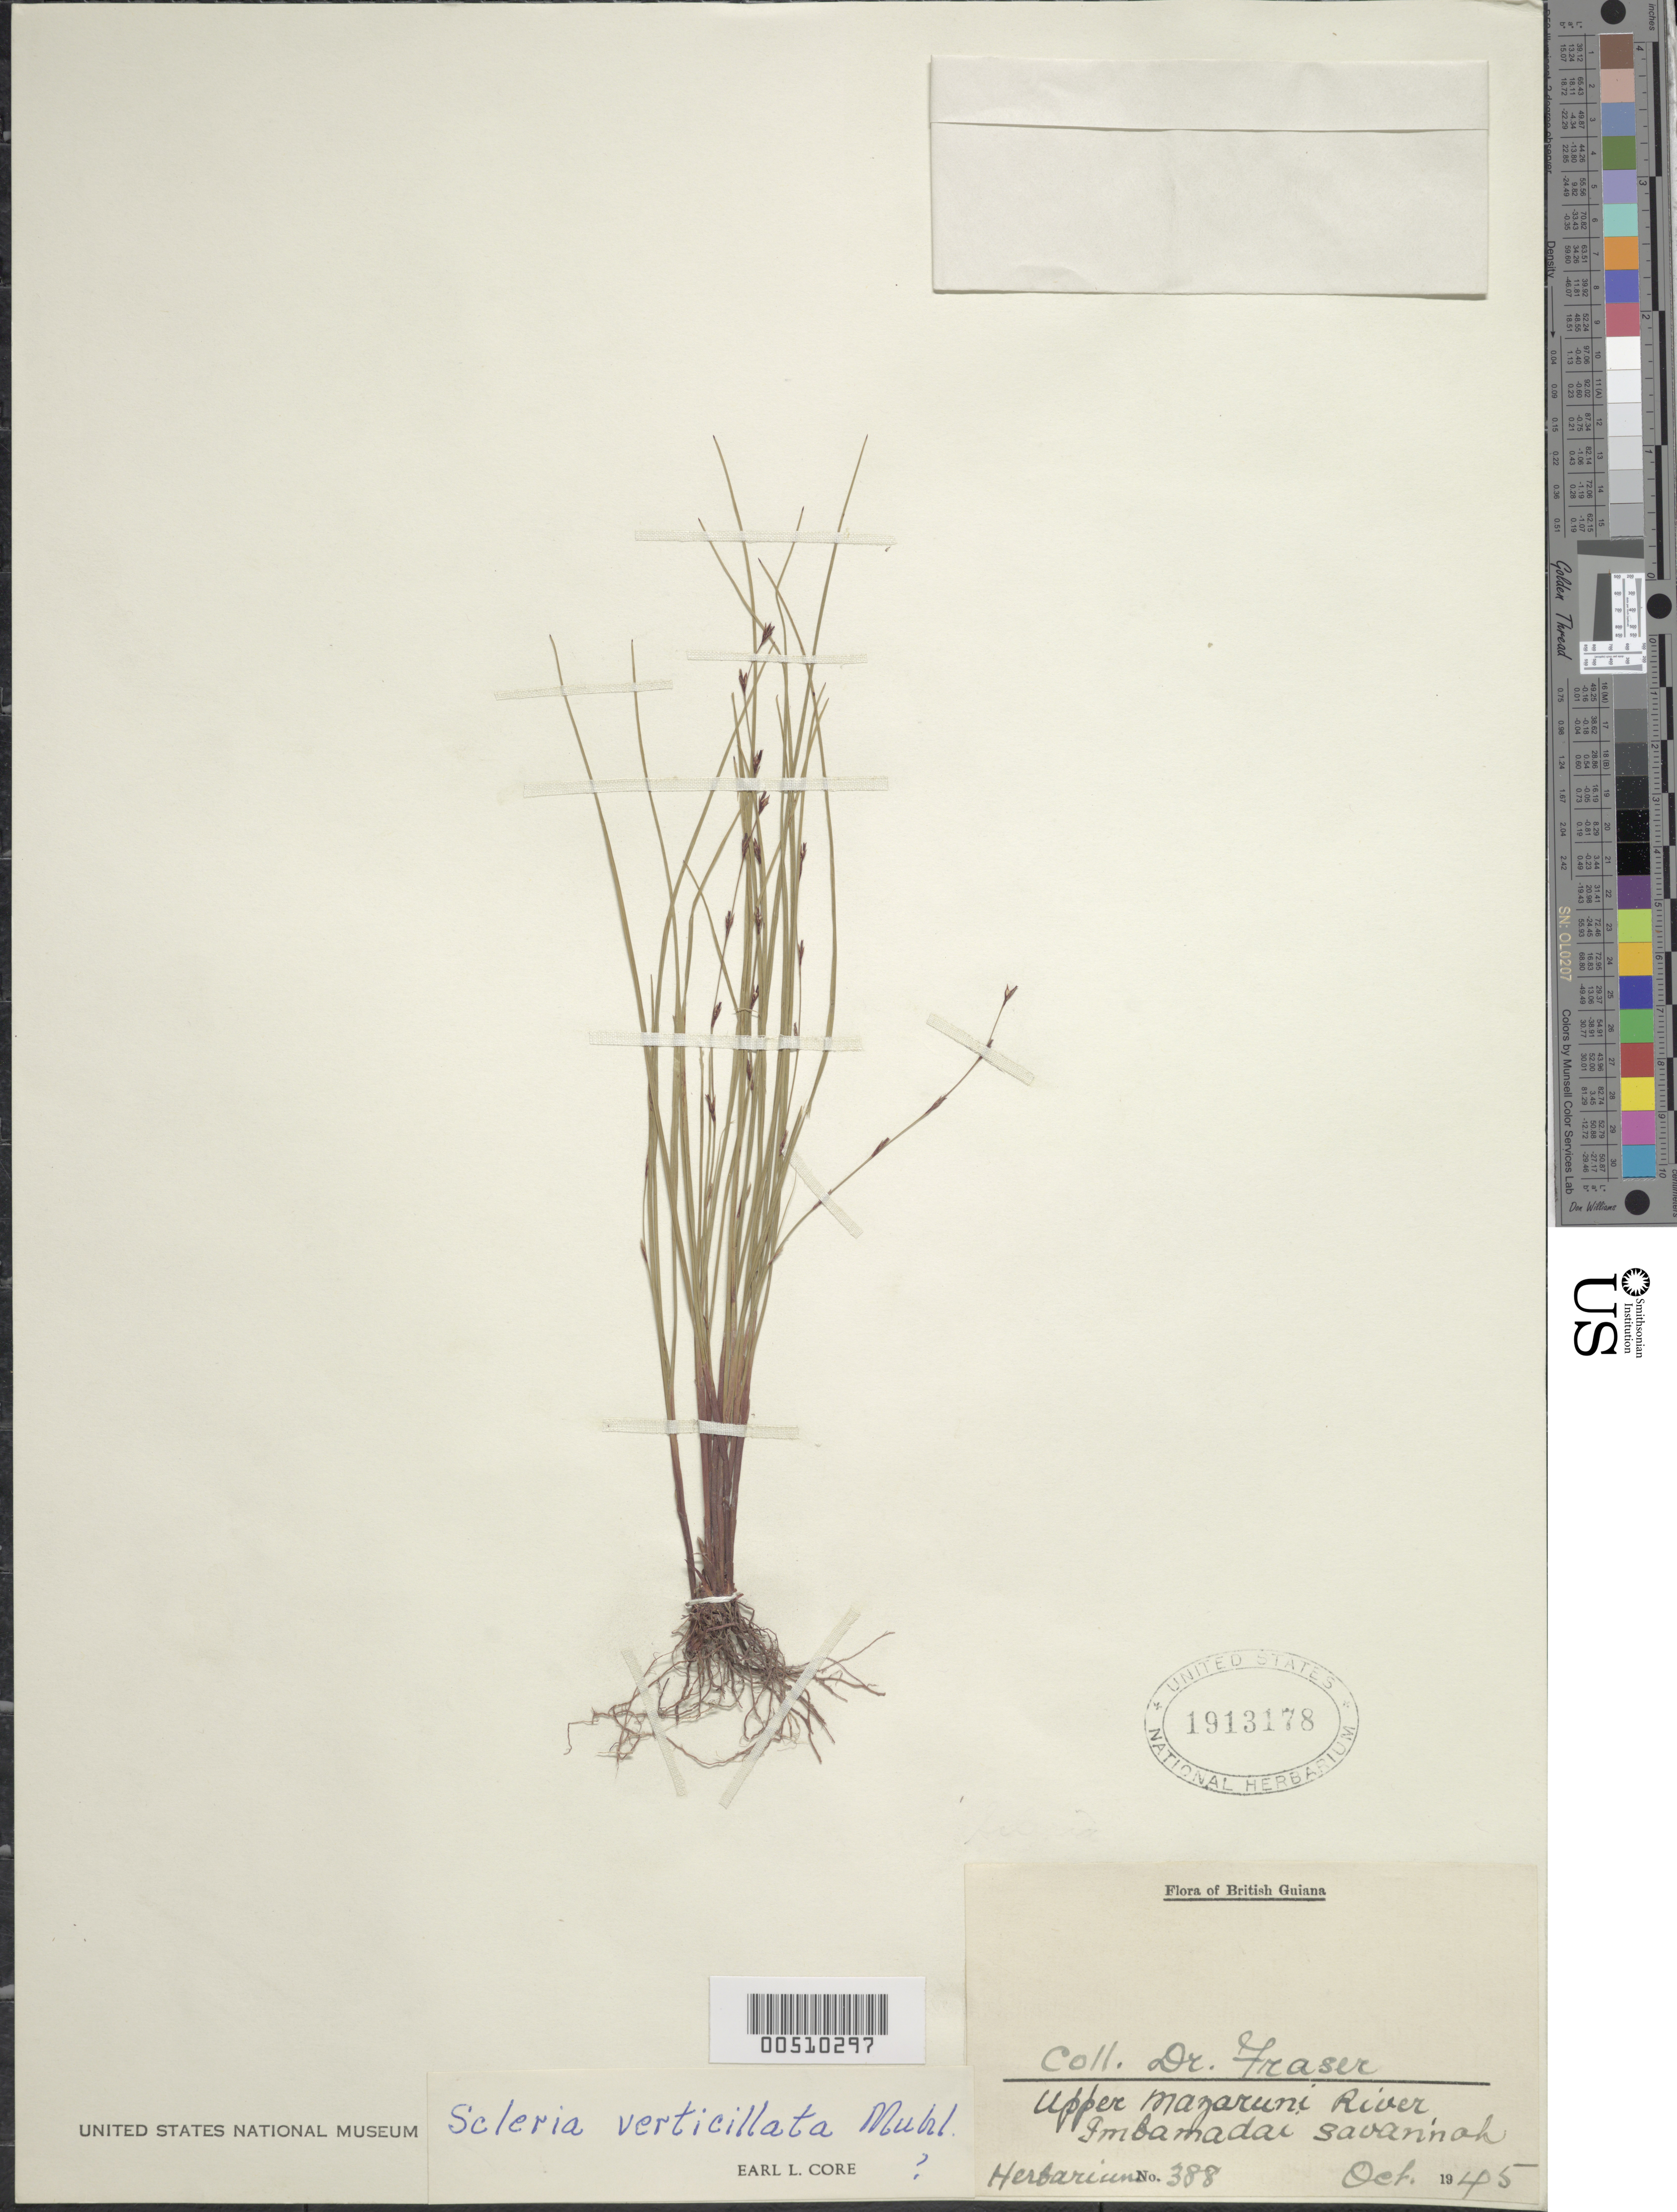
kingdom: Plantae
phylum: Tracheophyta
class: Liliopsida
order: Poales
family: Cyperaceae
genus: Scleria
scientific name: Scleria verticillata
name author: Muhl. ex Willd.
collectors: -. Fraser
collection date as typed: Oct 1945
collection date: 1945-10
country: Guyana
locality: Upper Mazaruni River, Imbamadai.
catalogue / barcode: US 1913178